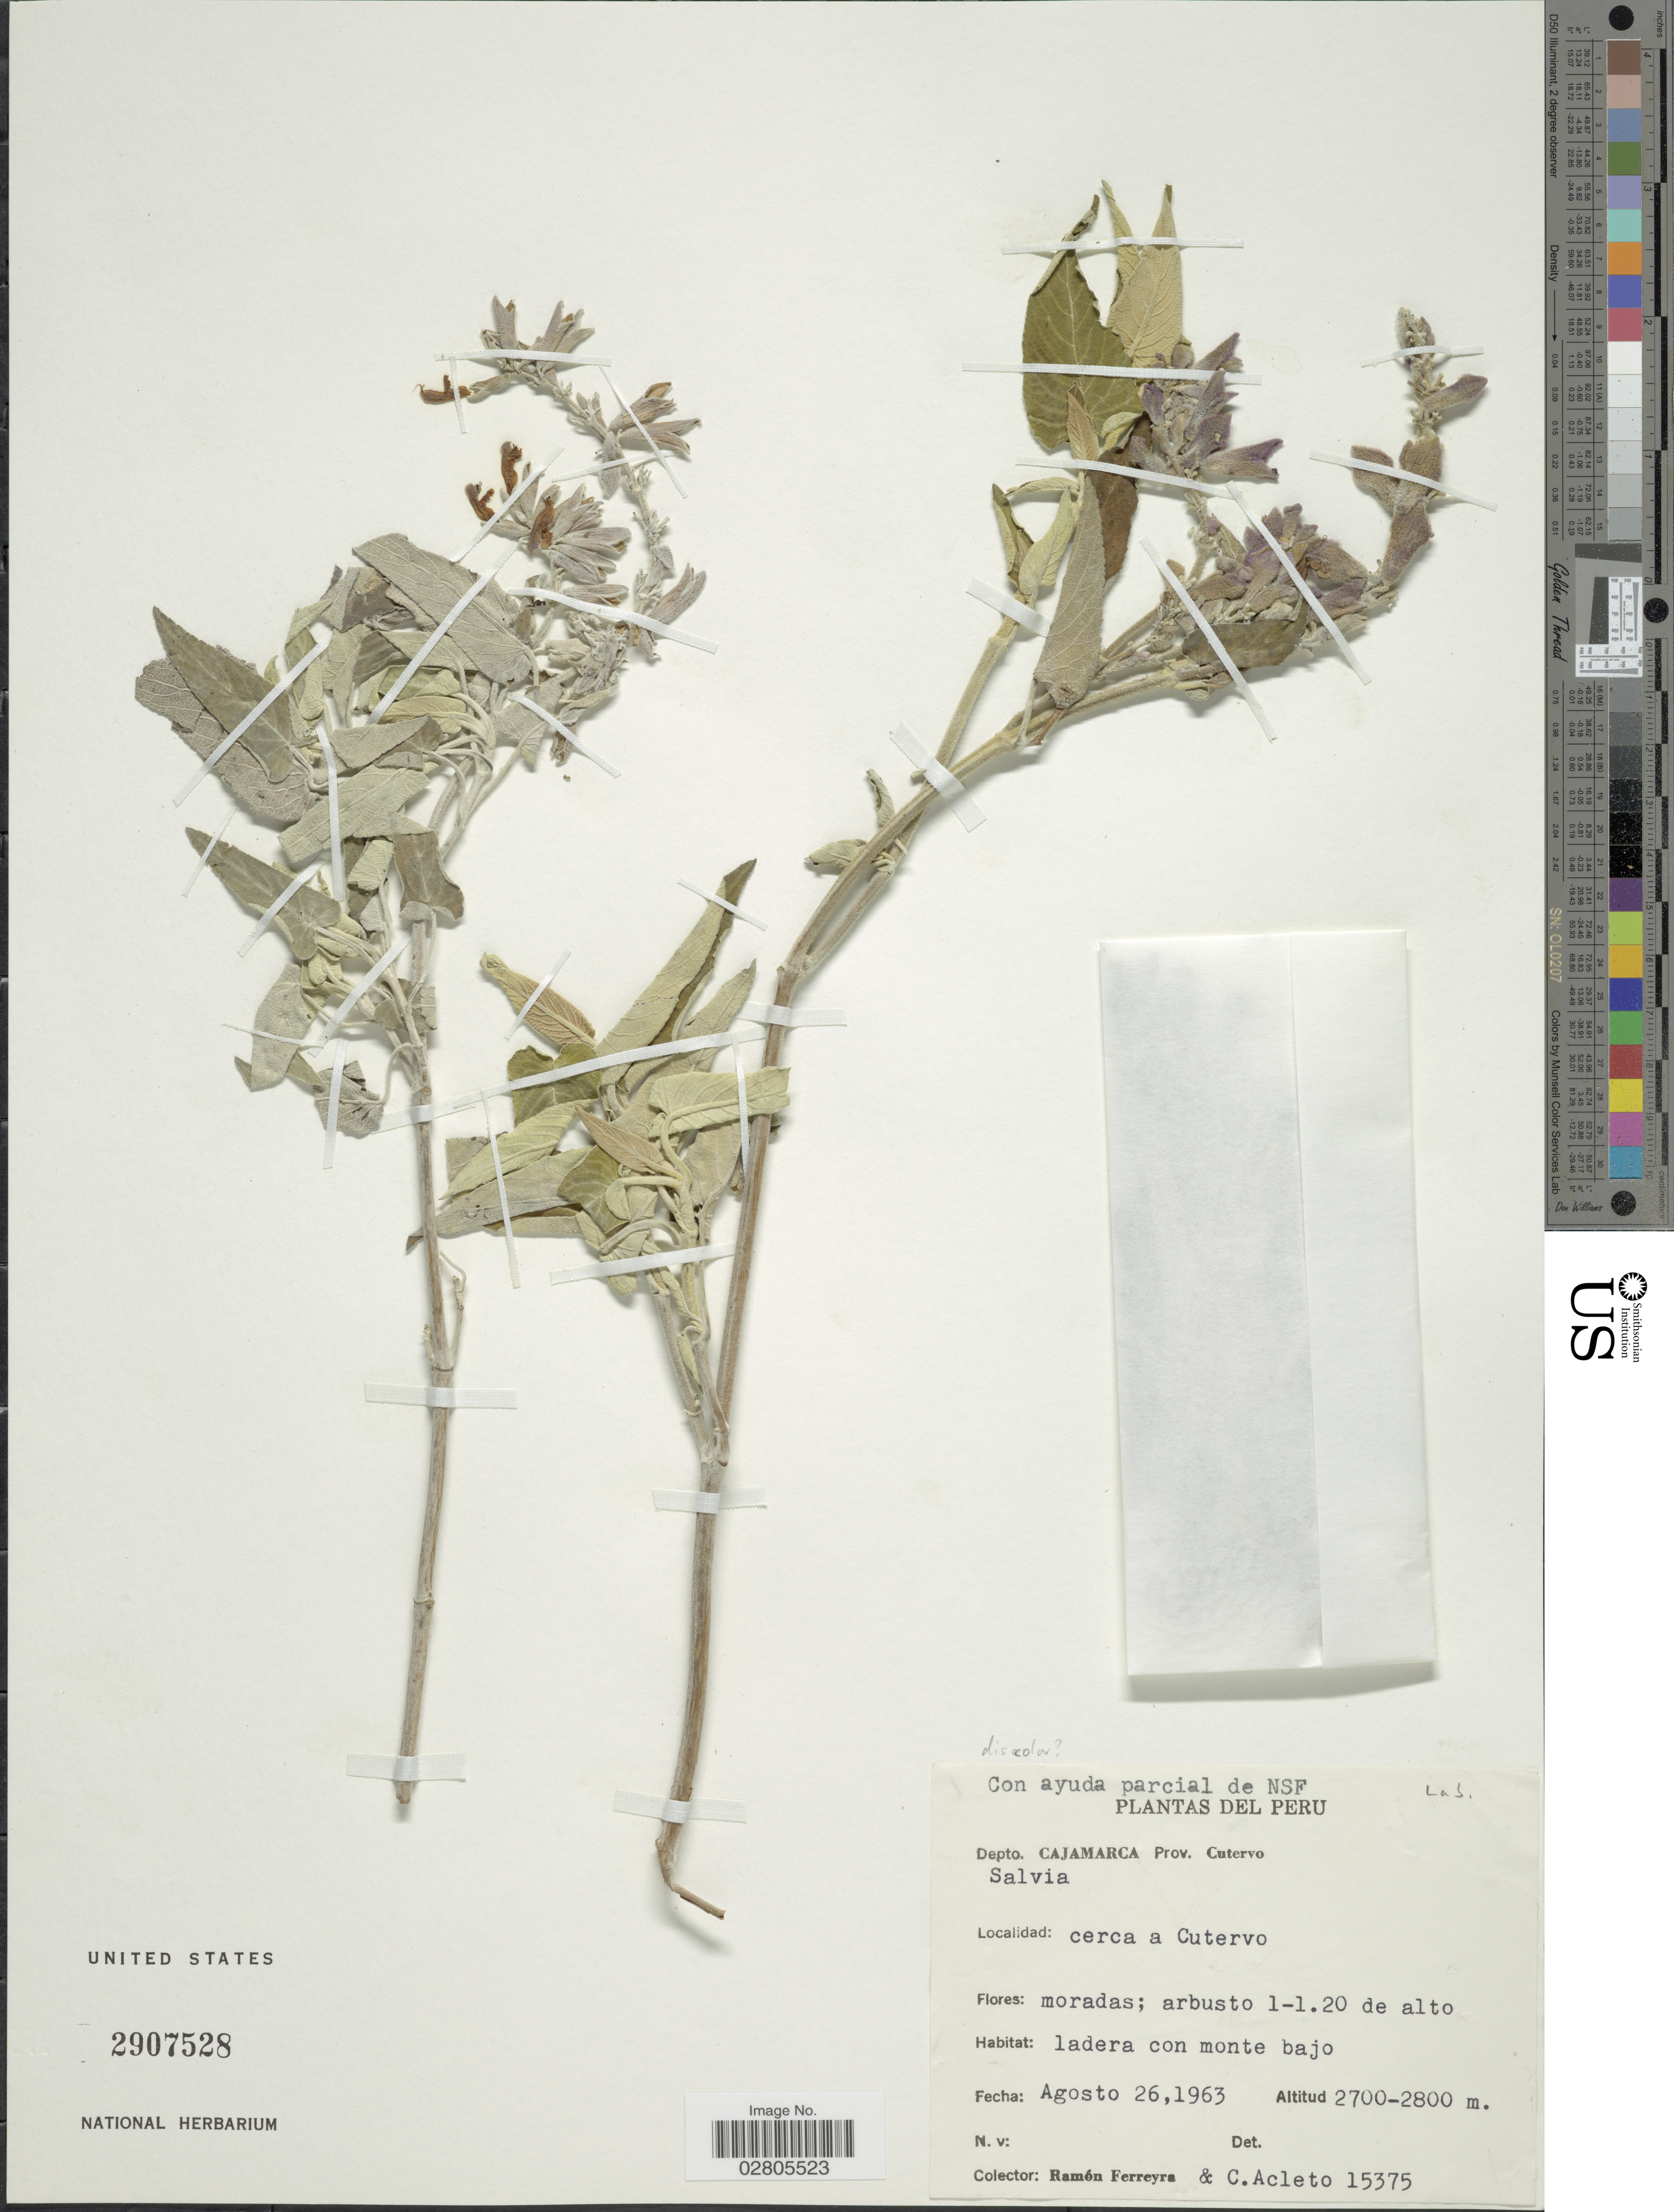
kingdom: Plantae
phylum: Tracheophyta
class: Magnoliopsida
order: Lamiales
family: Lamiaceae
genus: Salvia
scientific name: Salvia sp.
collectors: R. A. Ferreyra & C. Acleto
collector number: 15375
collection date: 1963-08-26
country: Peru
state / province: Cajamarca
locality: Depto. Cajamarca, Prov. Cutervo, cerca a Cutervo.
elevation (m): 2700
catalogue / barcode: US 2907528